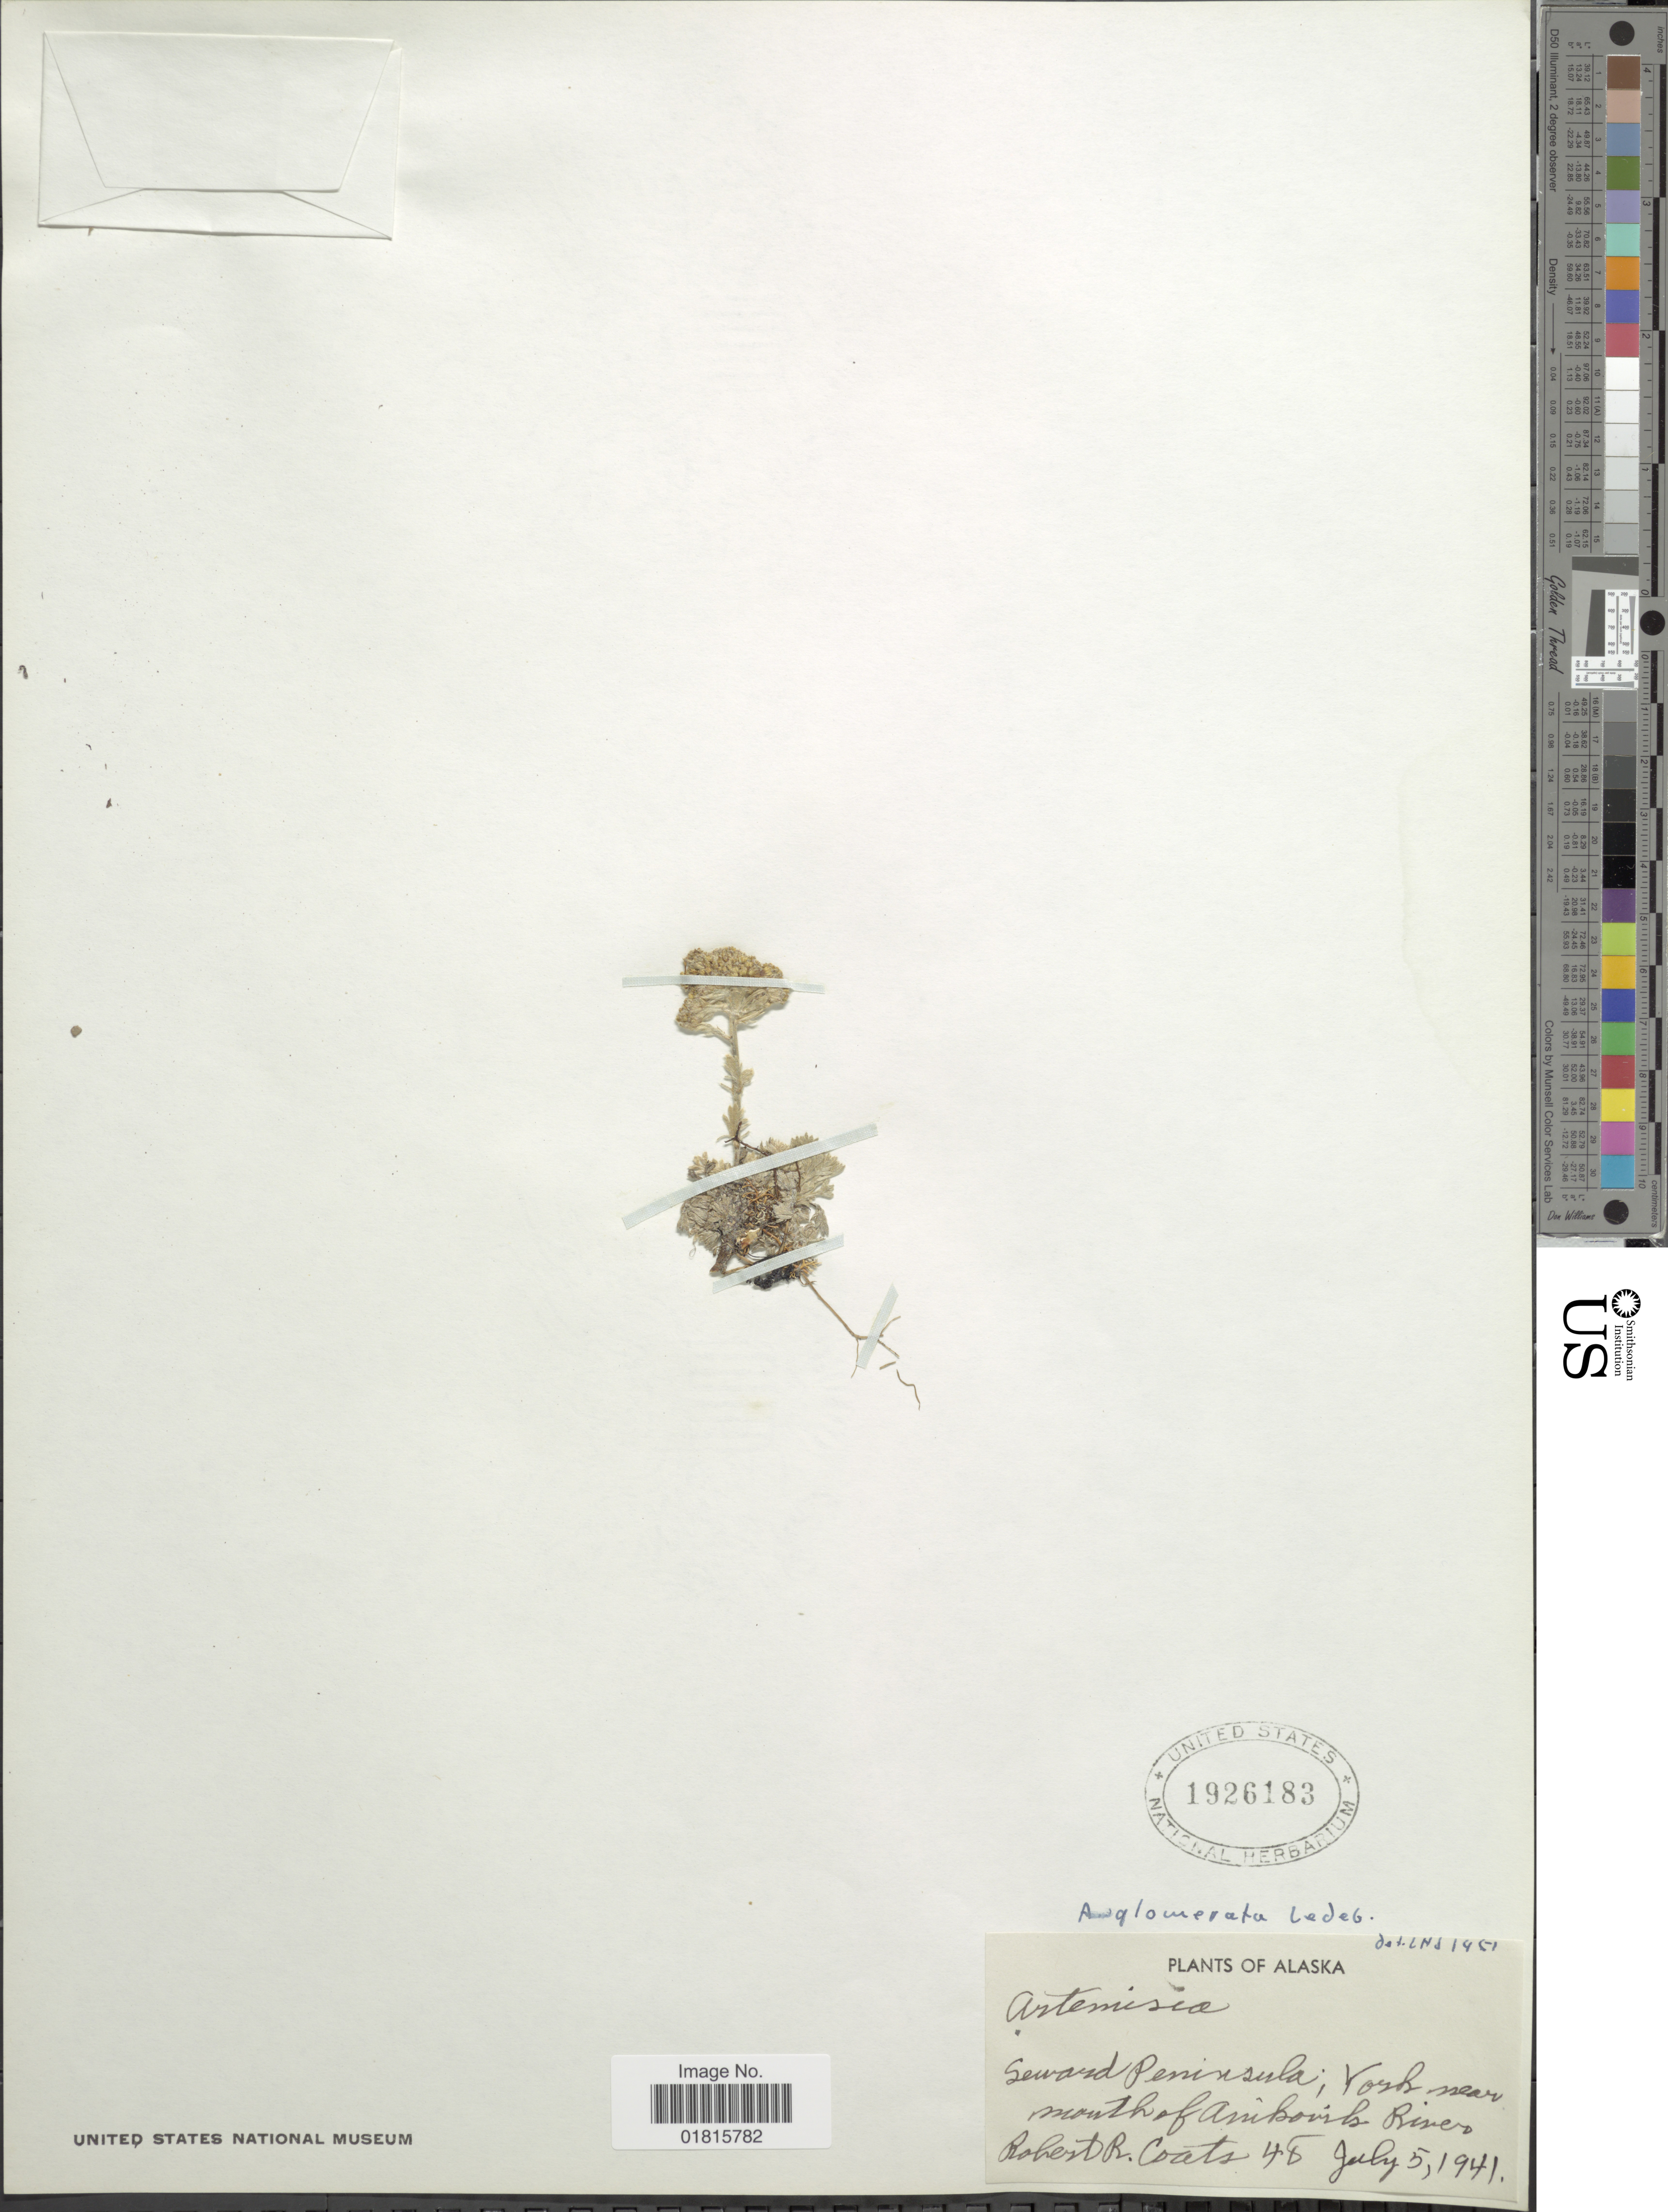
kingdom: Plantae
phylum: Tracheophyta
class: Magnoliopsida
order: Asterales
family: Asteraceae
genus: Artemisia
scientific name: Artemisia glomerata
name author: Ledeb.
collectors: R. Coats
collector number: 48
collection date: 1941-07-05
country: United States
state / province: Alaska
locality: Seward Peninsula; York near mouth of Anikovik River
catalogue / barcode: US 1926183